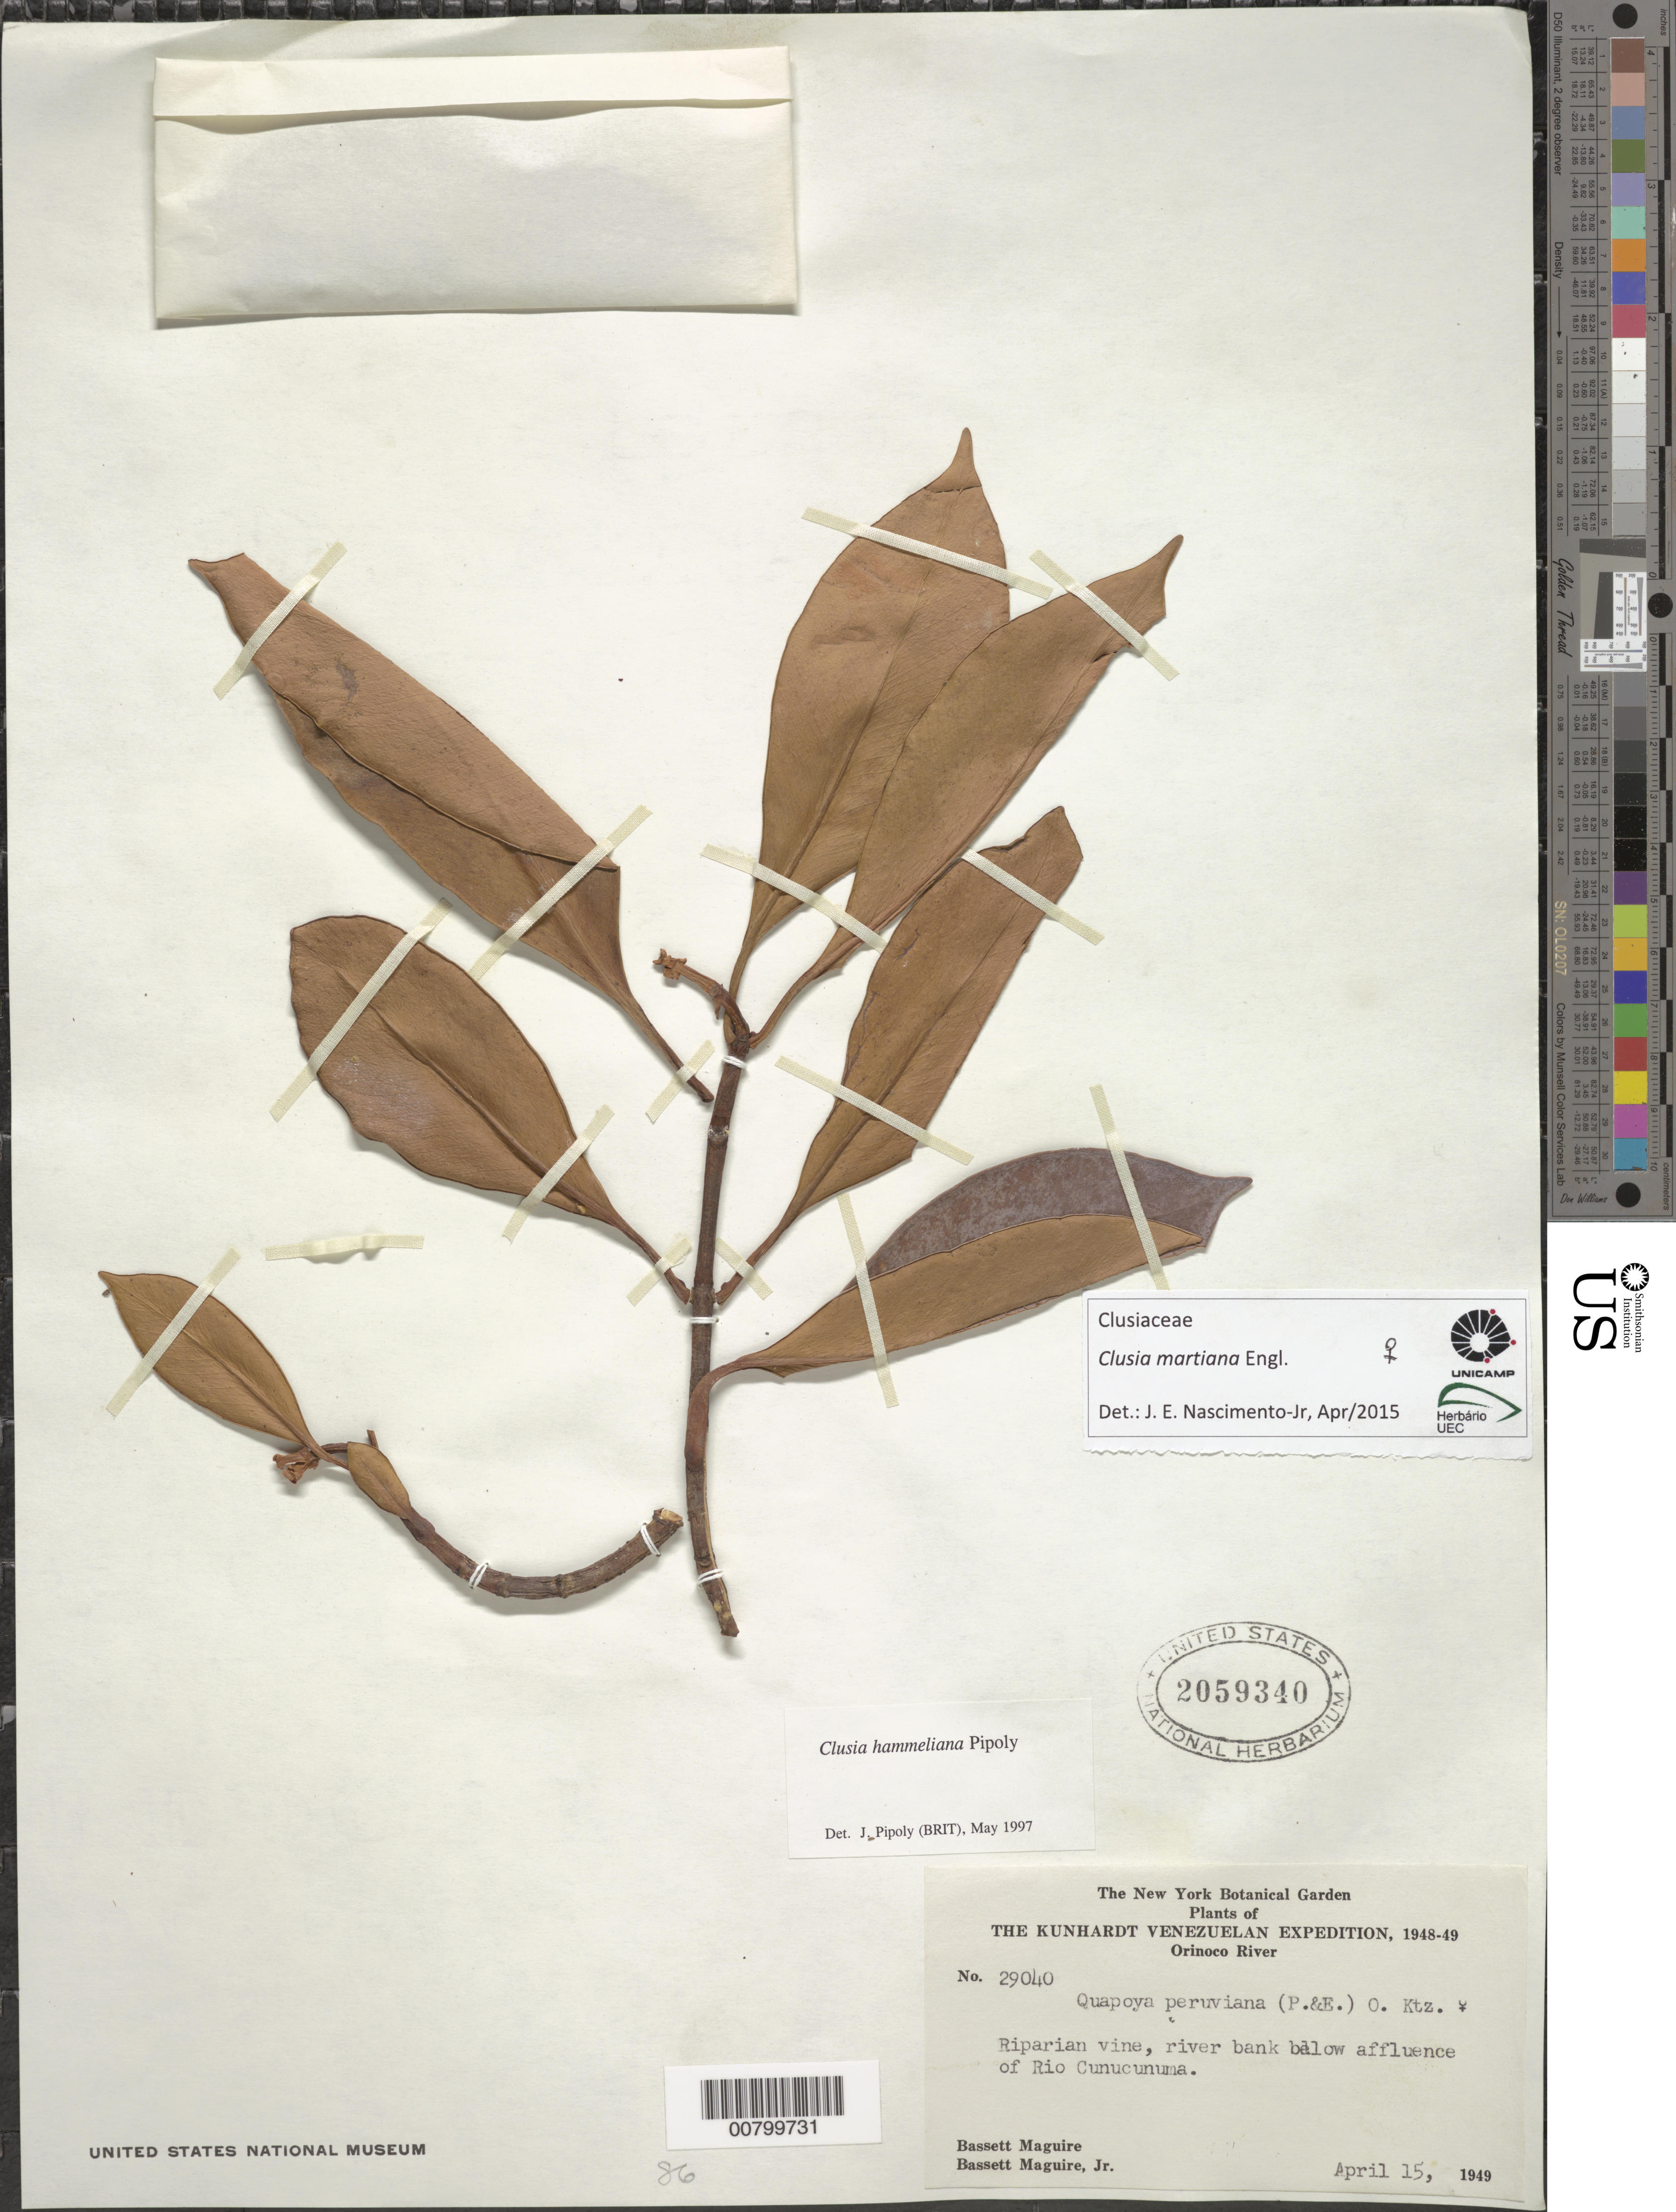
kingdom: Plantae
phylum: Tracheophyta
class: Magnoliopsida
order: Malpighiales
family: Clusiaceae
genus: Clusia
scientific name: Clusia martiana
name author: Engl.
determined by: Nascimento, Jose E., Jr.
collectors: B. Maguire & B. Maguire Jr.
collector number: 29040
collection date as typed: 15-Apr-49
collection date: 1949-04-15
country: Venezuela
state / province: Amazonas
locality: Orinoco R., below affluence of Rìo Cunucunuma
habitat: River bank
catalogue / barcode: US 2059340